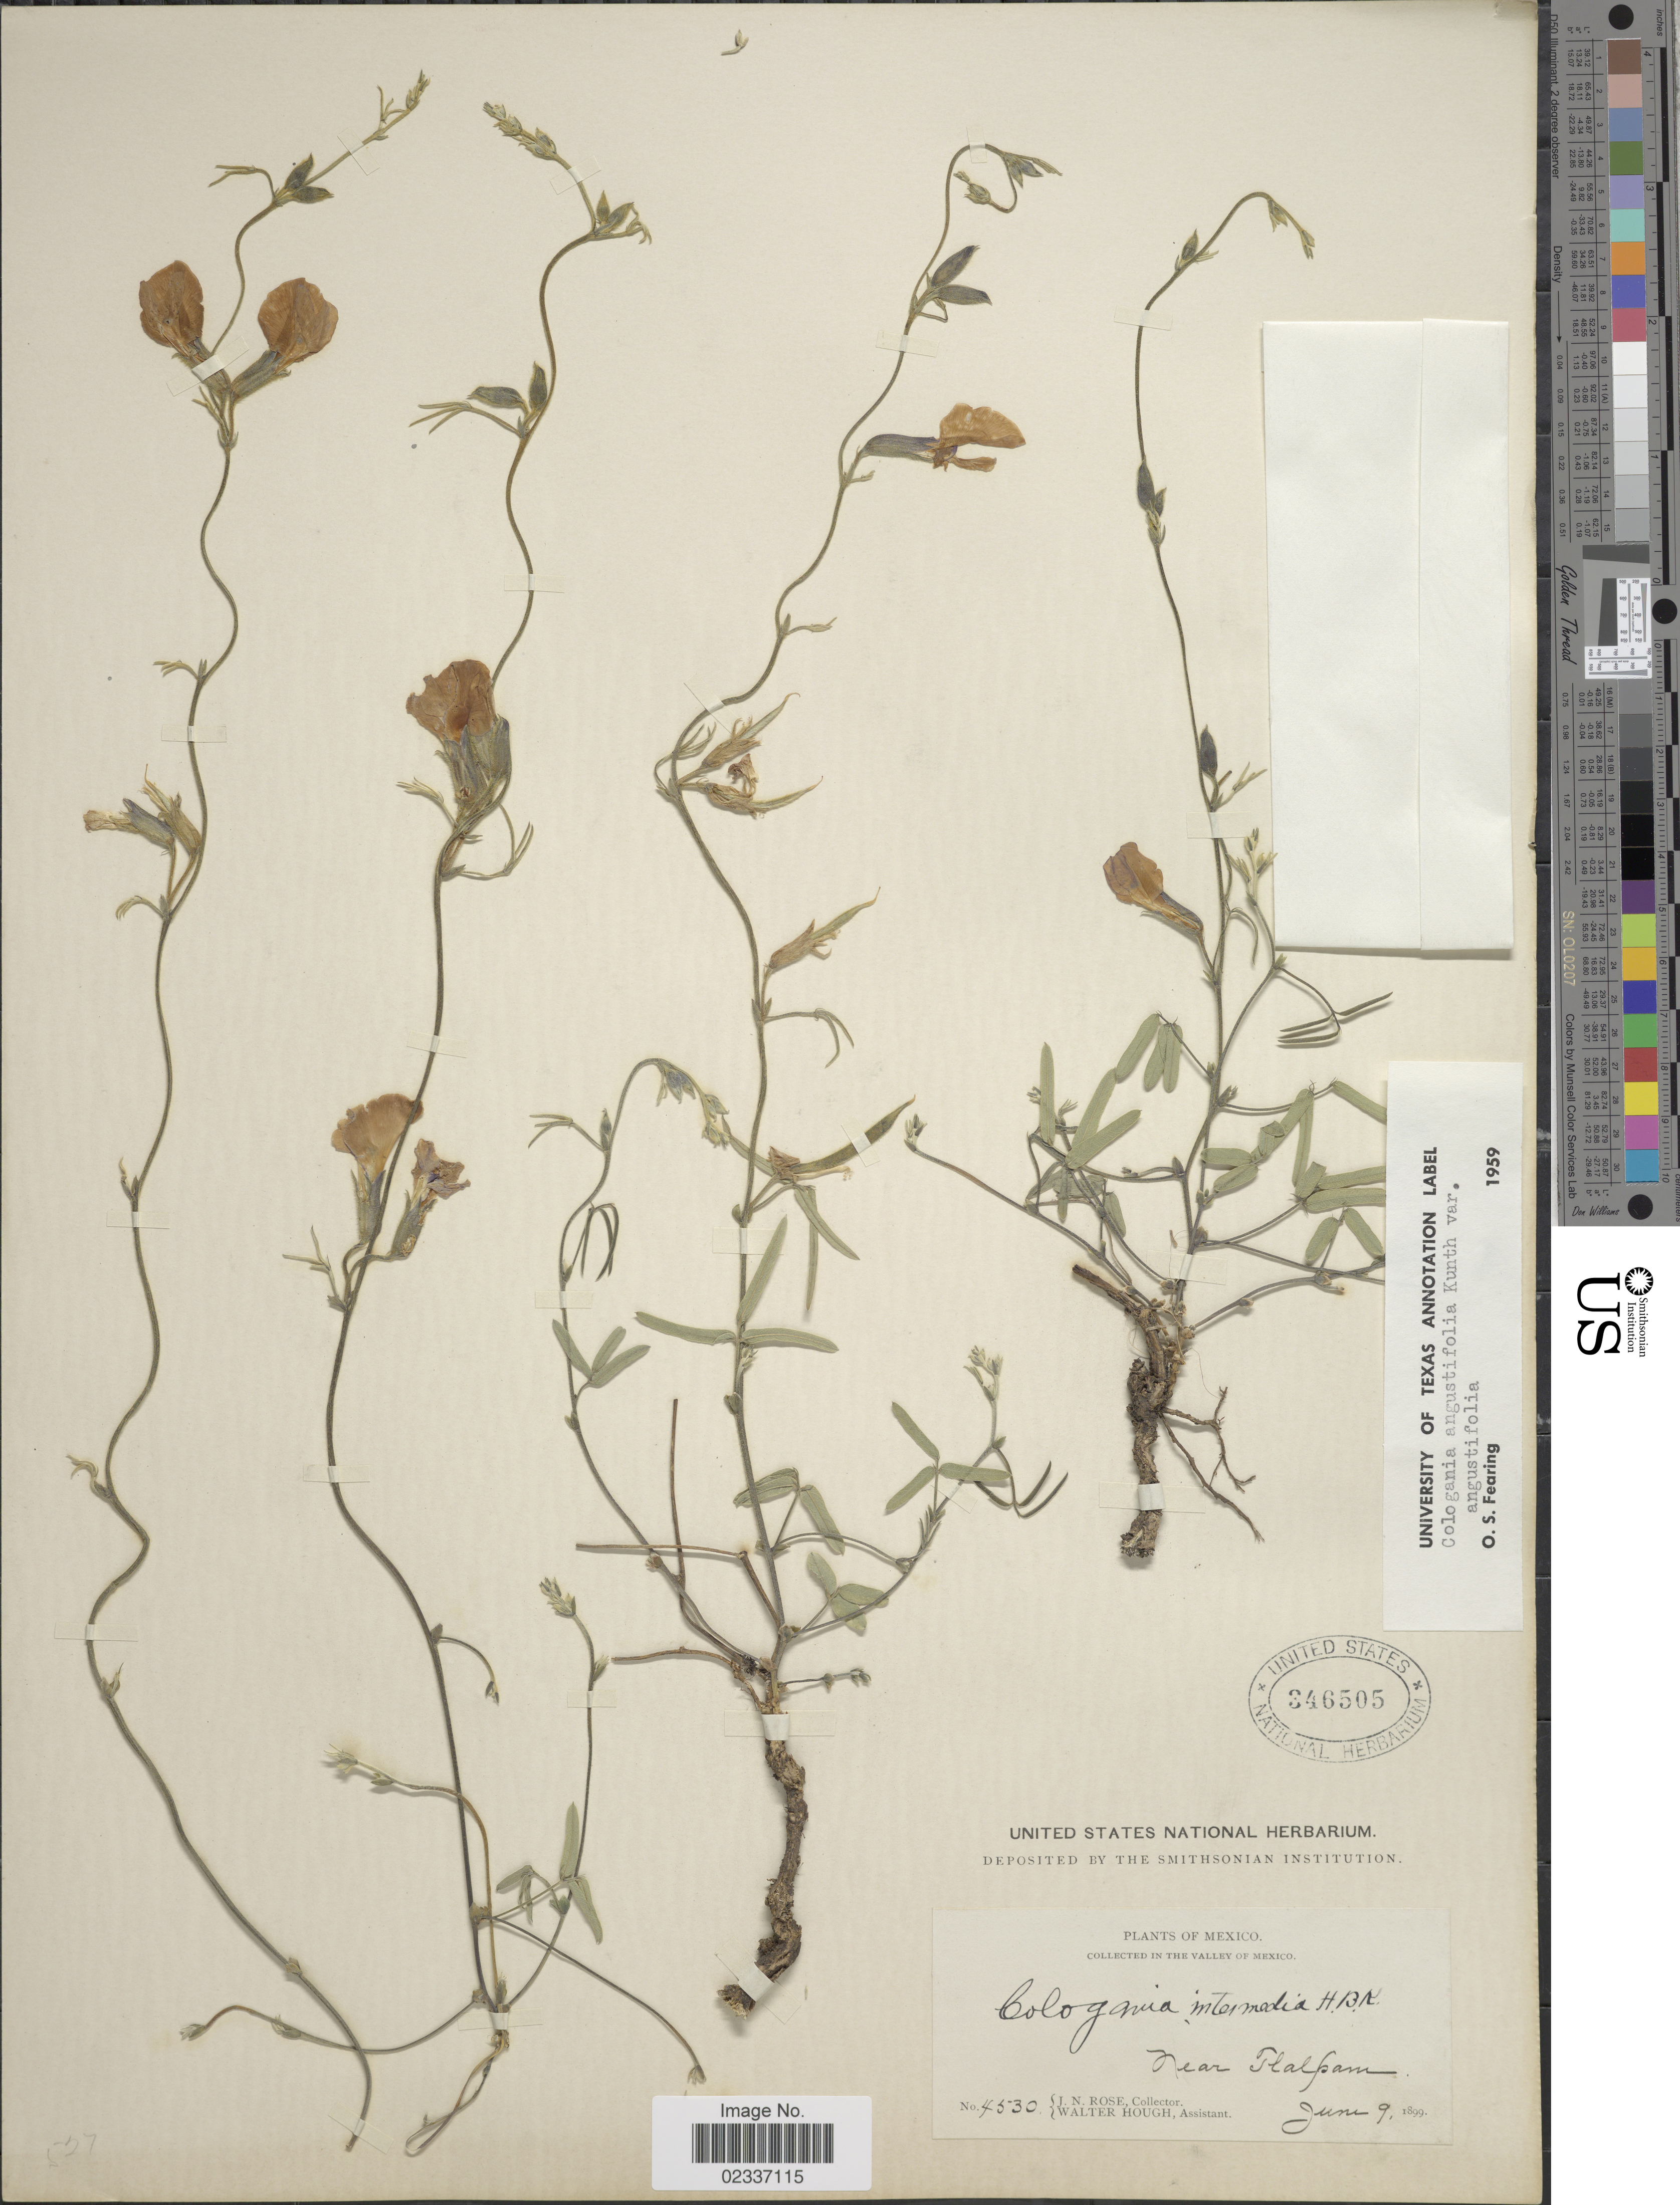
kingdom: Plantae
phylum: Tracheophyta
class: Magnoliopsida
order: Fabales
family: Fabaceae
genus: Cologania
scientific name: Cologania angustifolia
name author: Kunth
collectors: J. N. Rose & W. Hough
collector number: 4530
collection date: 1899-06-09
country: Mexico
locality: In The Valley of Mexico, Near Tlalpam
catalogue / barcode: US 346505